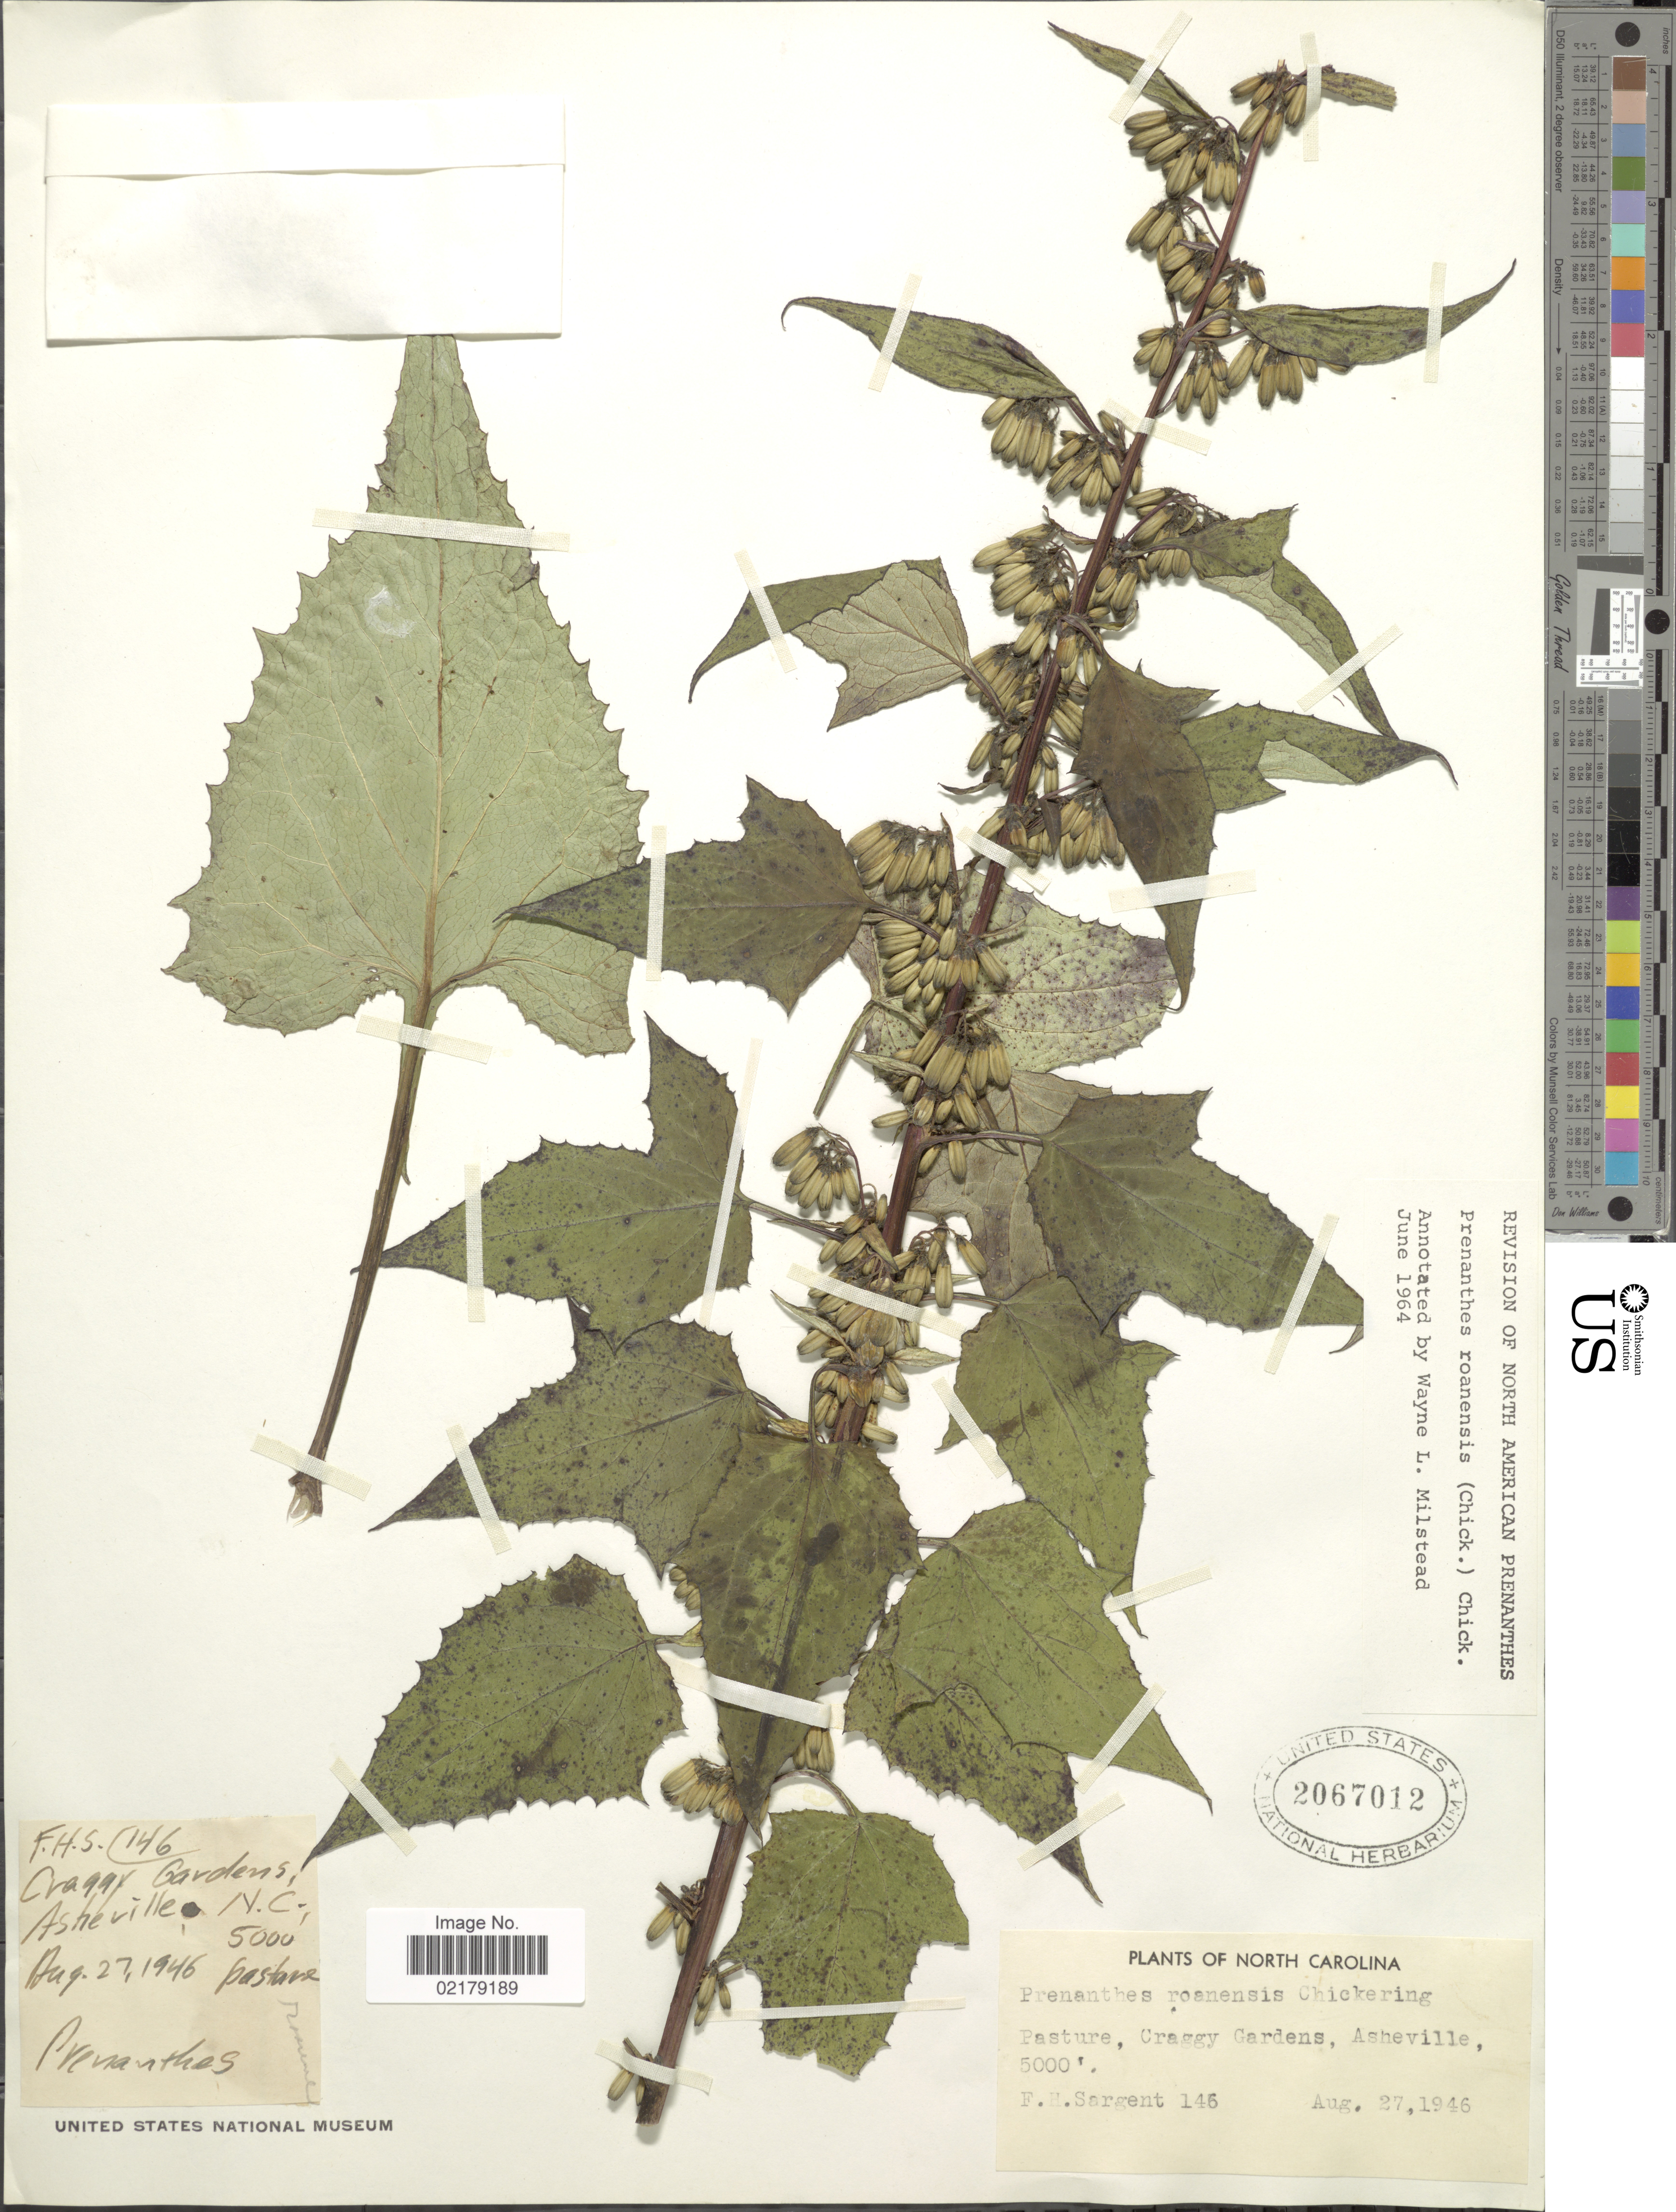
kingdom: Plantae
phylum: Tracheophyta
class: Magnoliopsida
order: Asterales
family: Asteraceae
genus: Nabalus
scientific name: Nabalus roanensis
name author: Chickering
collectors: F. H. Sargent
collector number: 145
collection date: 1946-08-27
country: United States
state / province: North Carolina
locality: Pasture, Craggy Gardens, Asheville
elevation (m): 1524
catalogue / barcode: US 2067012